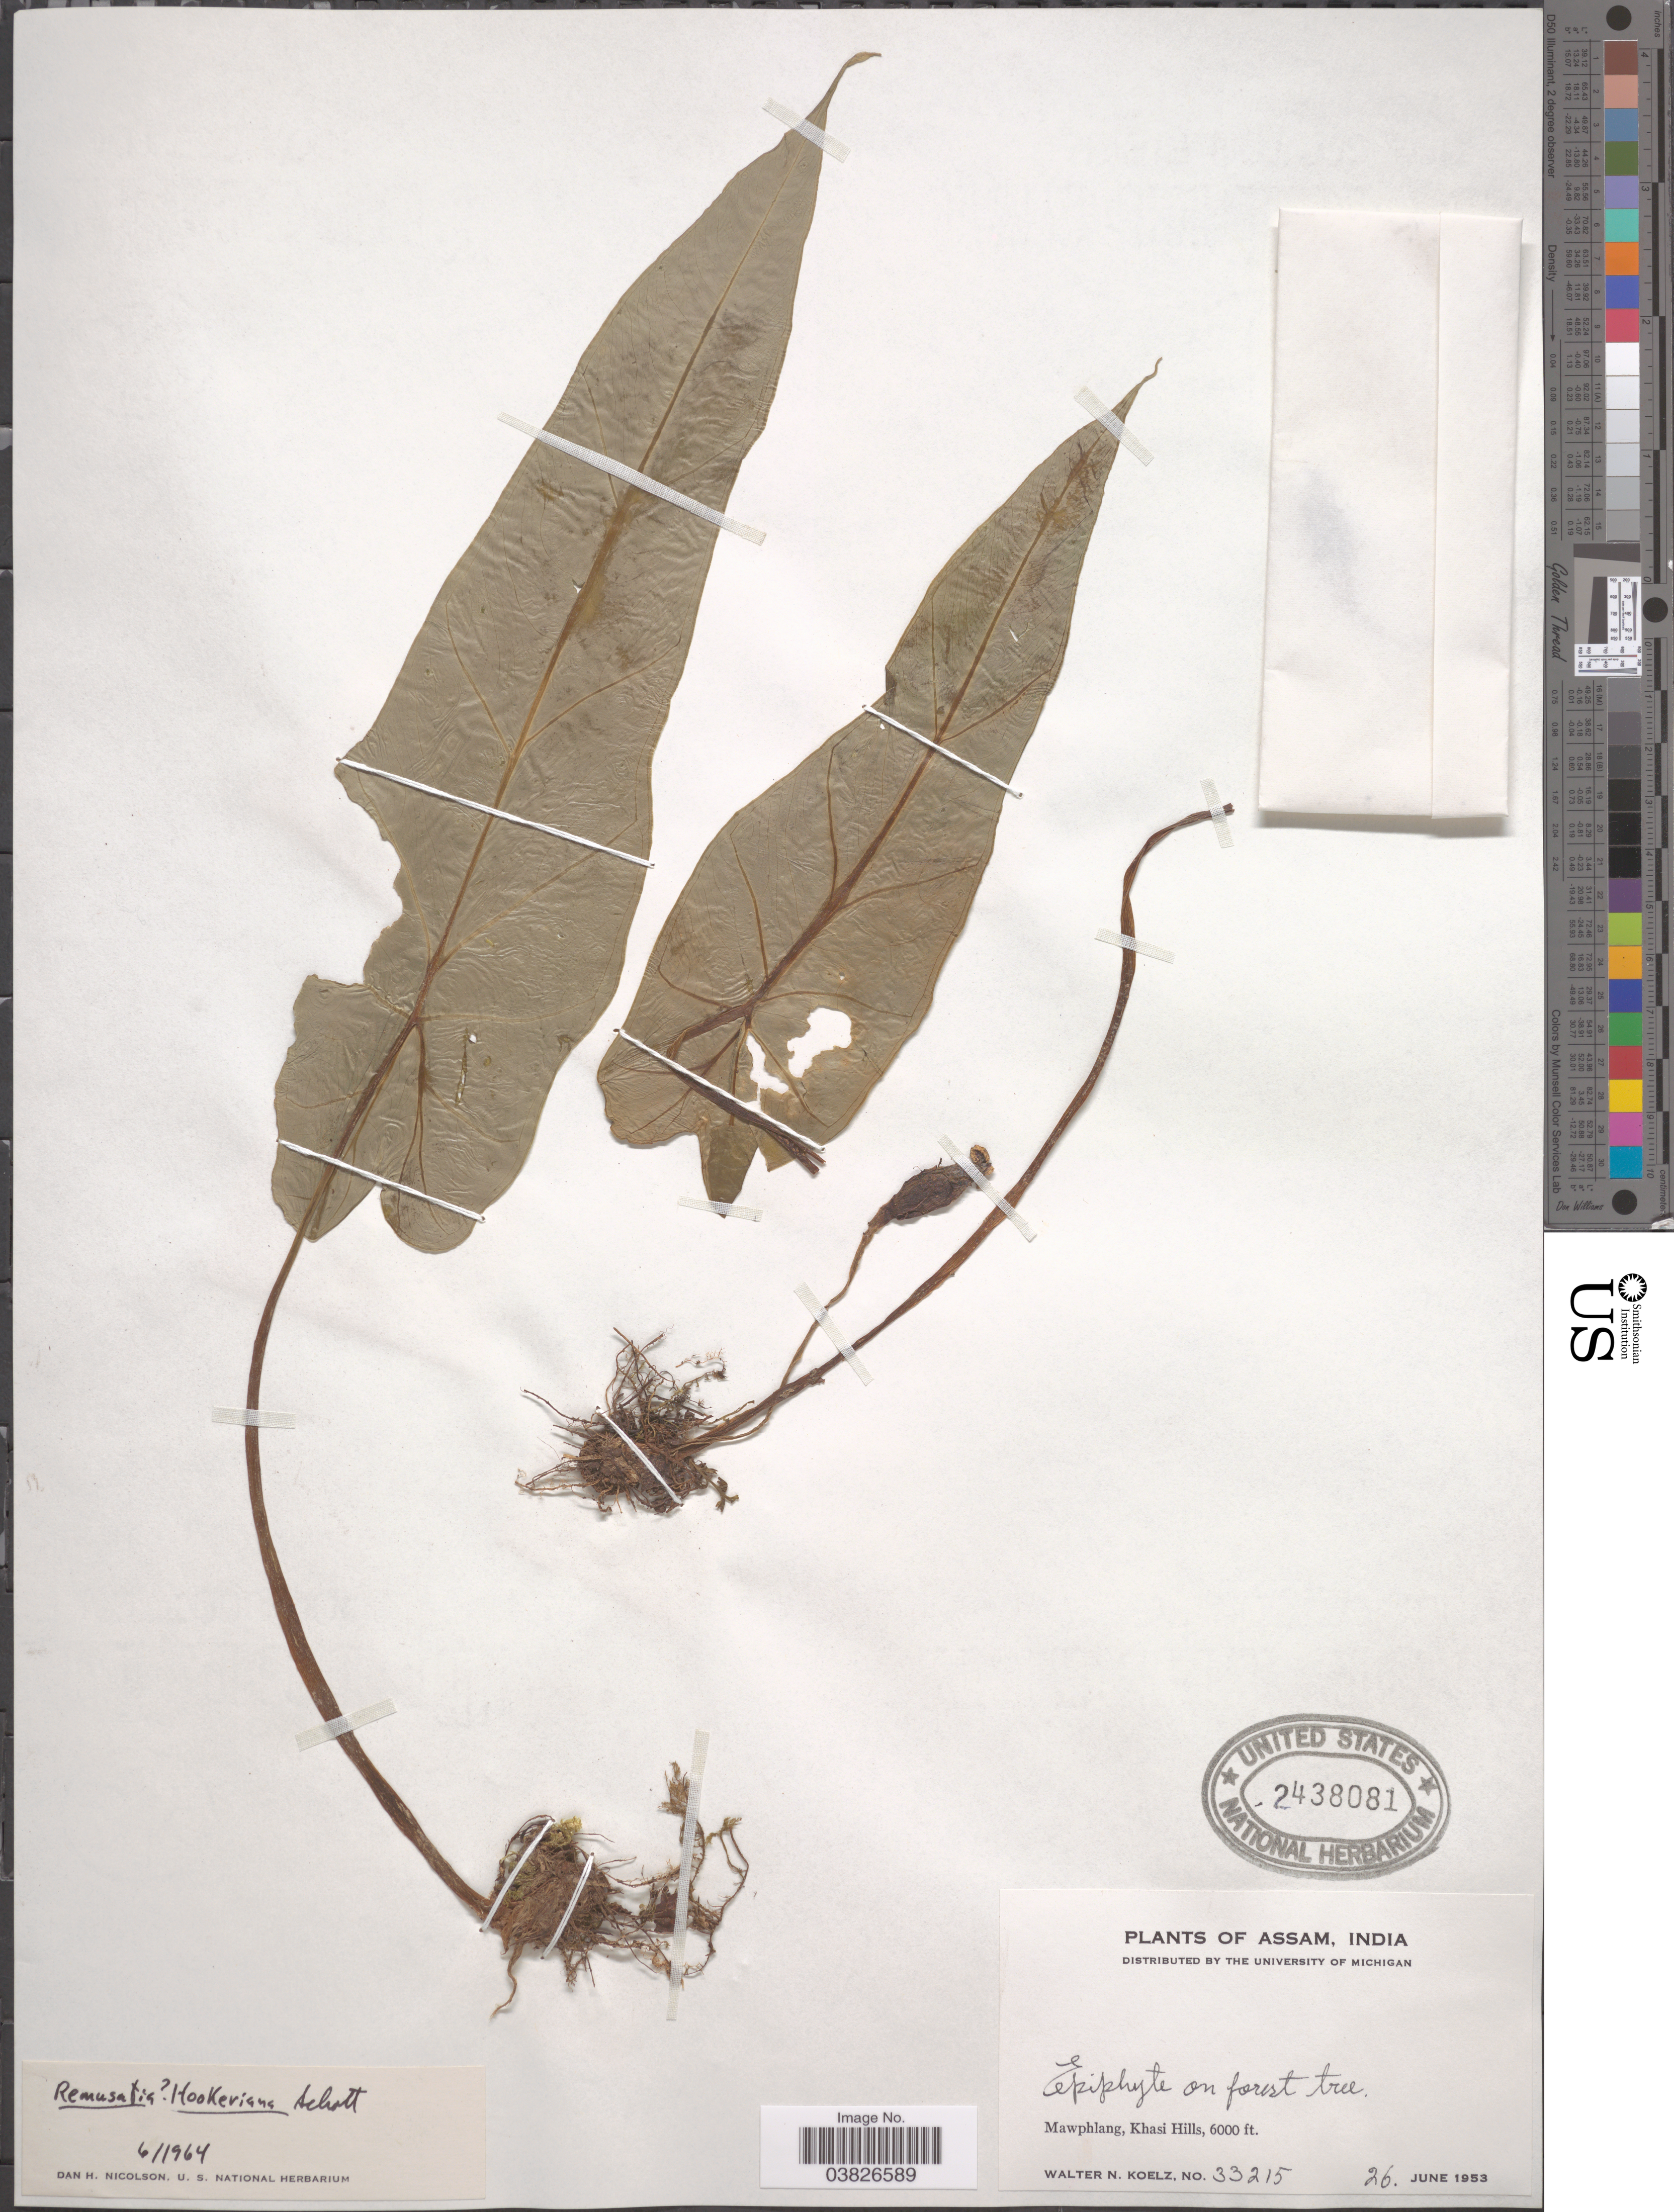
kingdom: Plantae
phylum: Tracheophyta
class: Liliopsida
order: Alismatales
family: Araceae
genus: Remusatia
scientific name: Remusatia hookeriana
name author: Schott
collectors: W. N. Koelz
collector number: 33215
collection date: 1953-06-26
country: India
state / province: Meghalaya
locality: Mawphlang, Khasi Hills.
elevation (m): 1829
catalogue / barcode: US 2438081